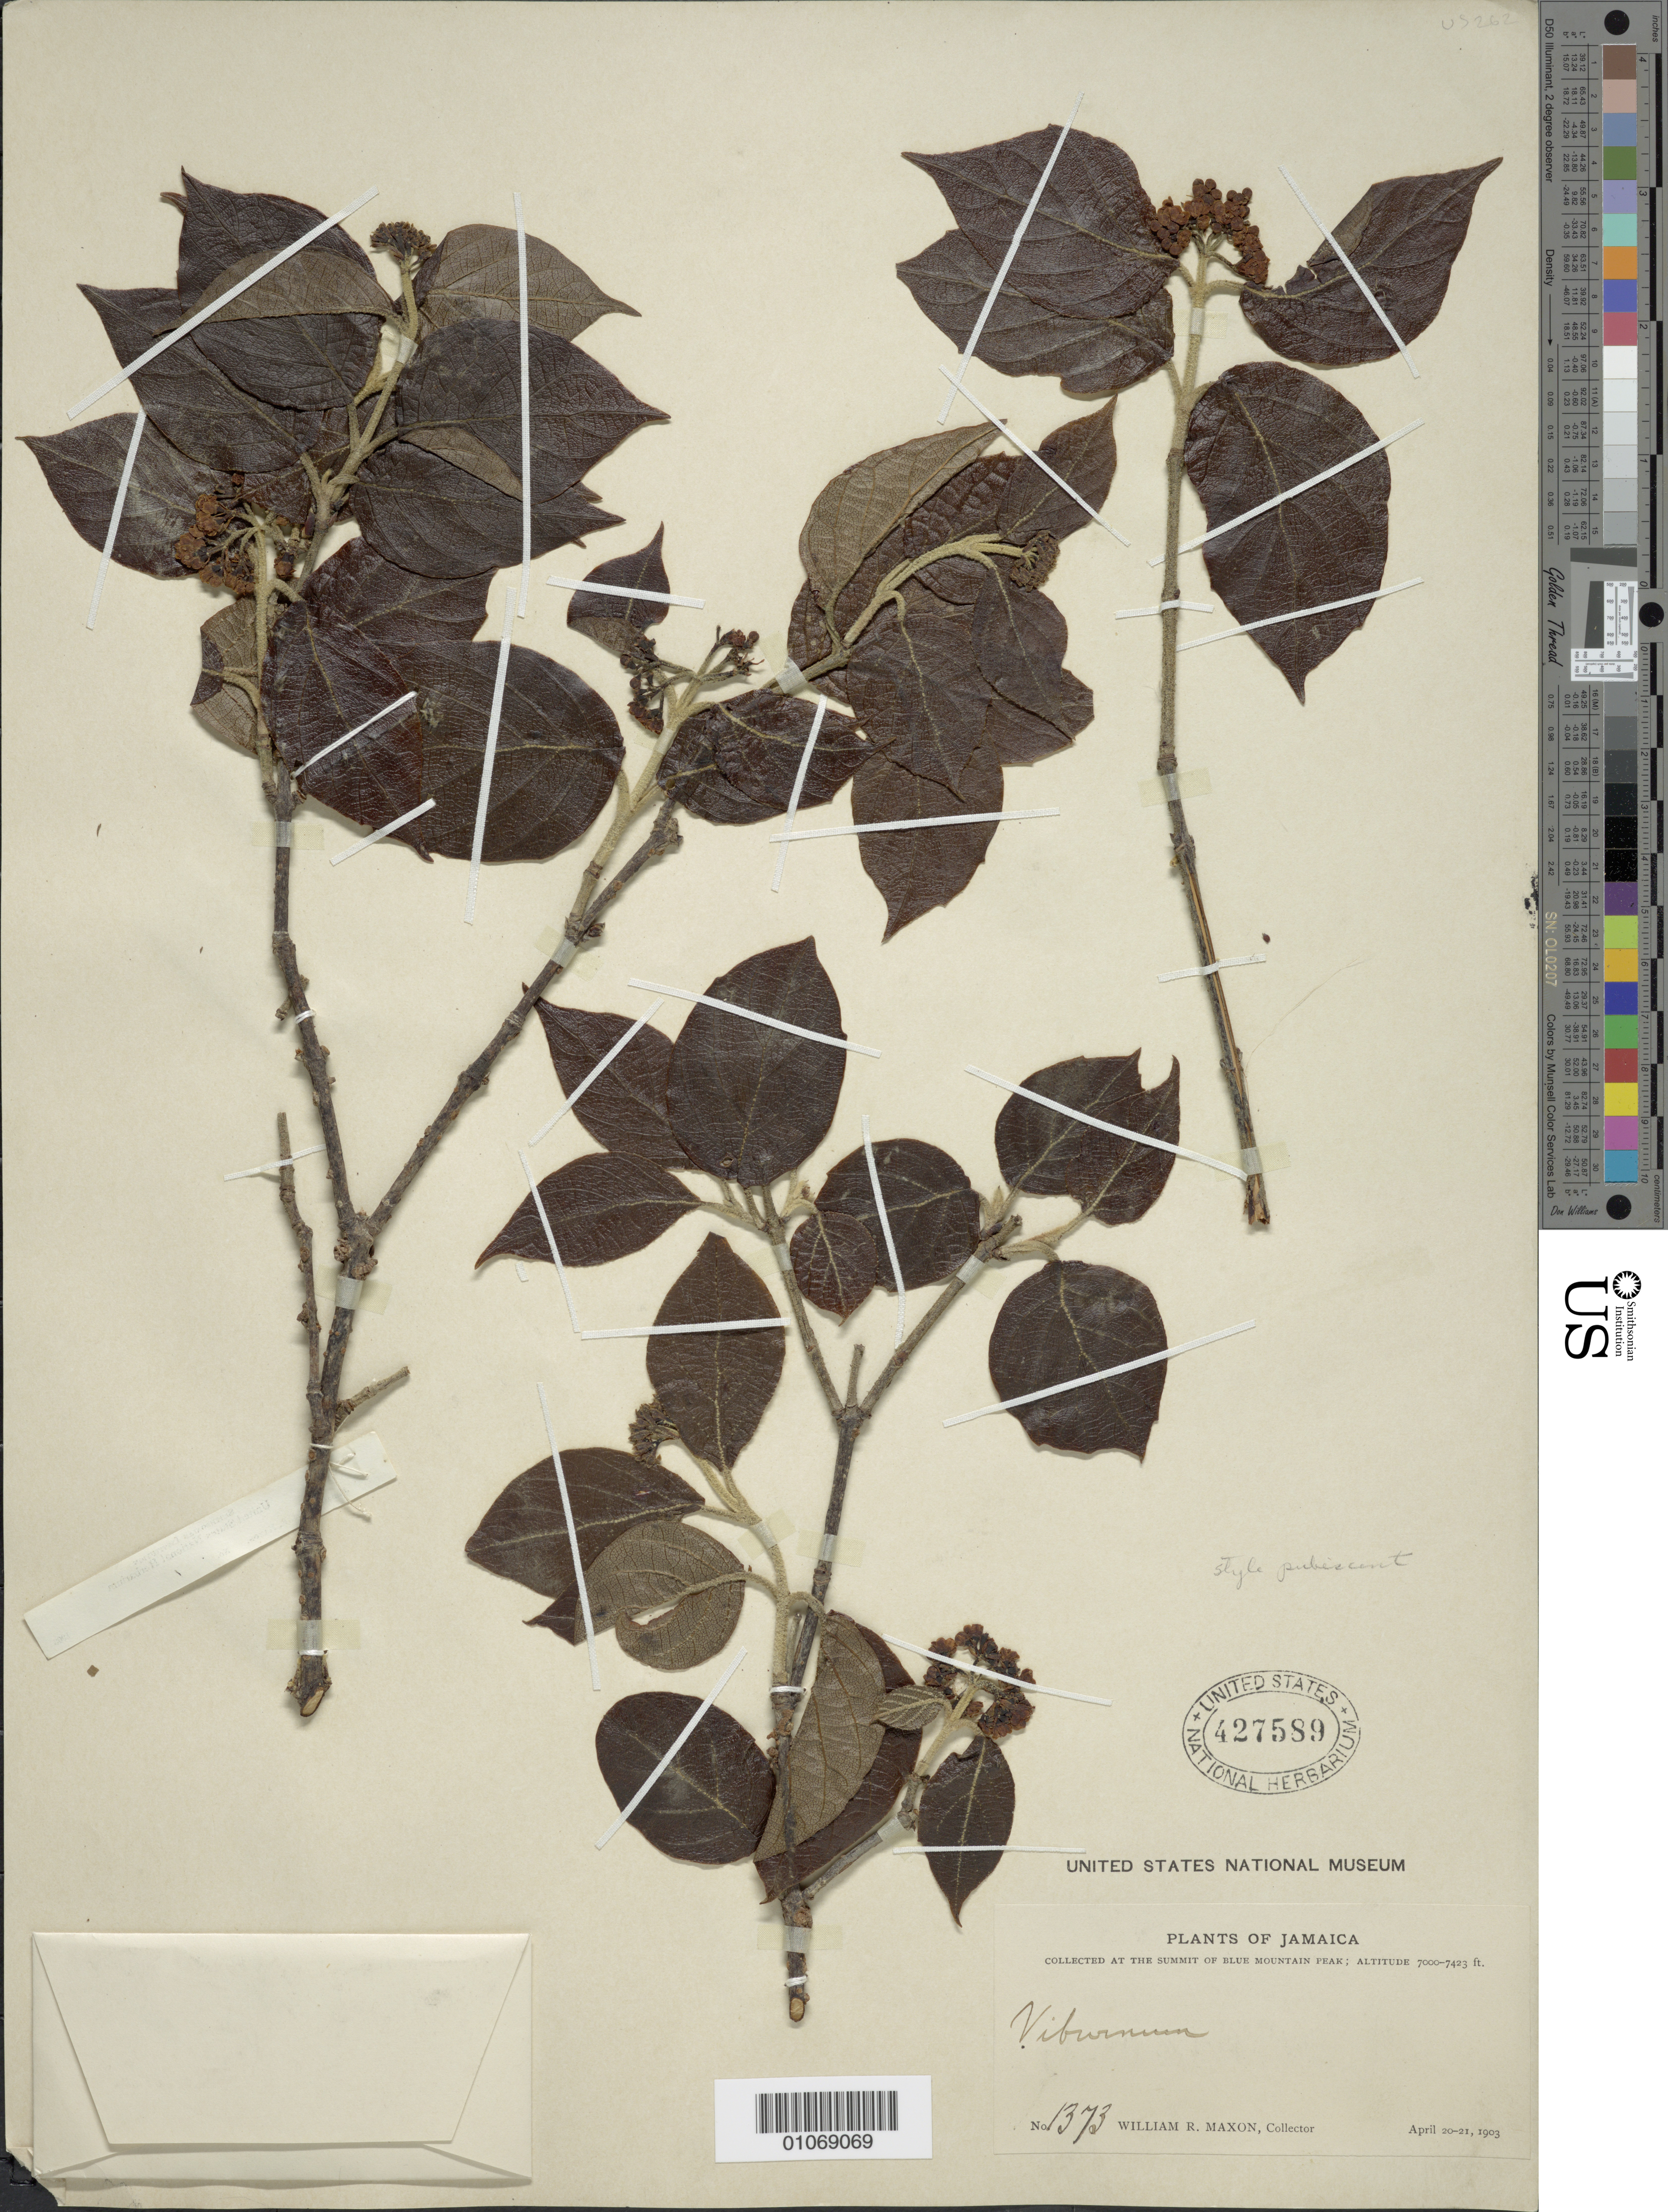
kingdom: Plantae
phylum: Tracheophyta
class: Magnoliopsida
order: Dipsacales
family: Viburnaceae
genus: Viburnum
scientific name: Viburnum sp.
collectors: W. R. Maxon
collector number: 1373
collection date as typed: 20 Apr 1903 to 21 Apr 1903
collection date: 1903-04-20/1903-04-21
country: Jamaica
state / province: Saint Thomas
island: Jamaica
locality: Summit of Blue Mountain Peak.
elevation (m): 2134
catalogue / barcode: US 427589